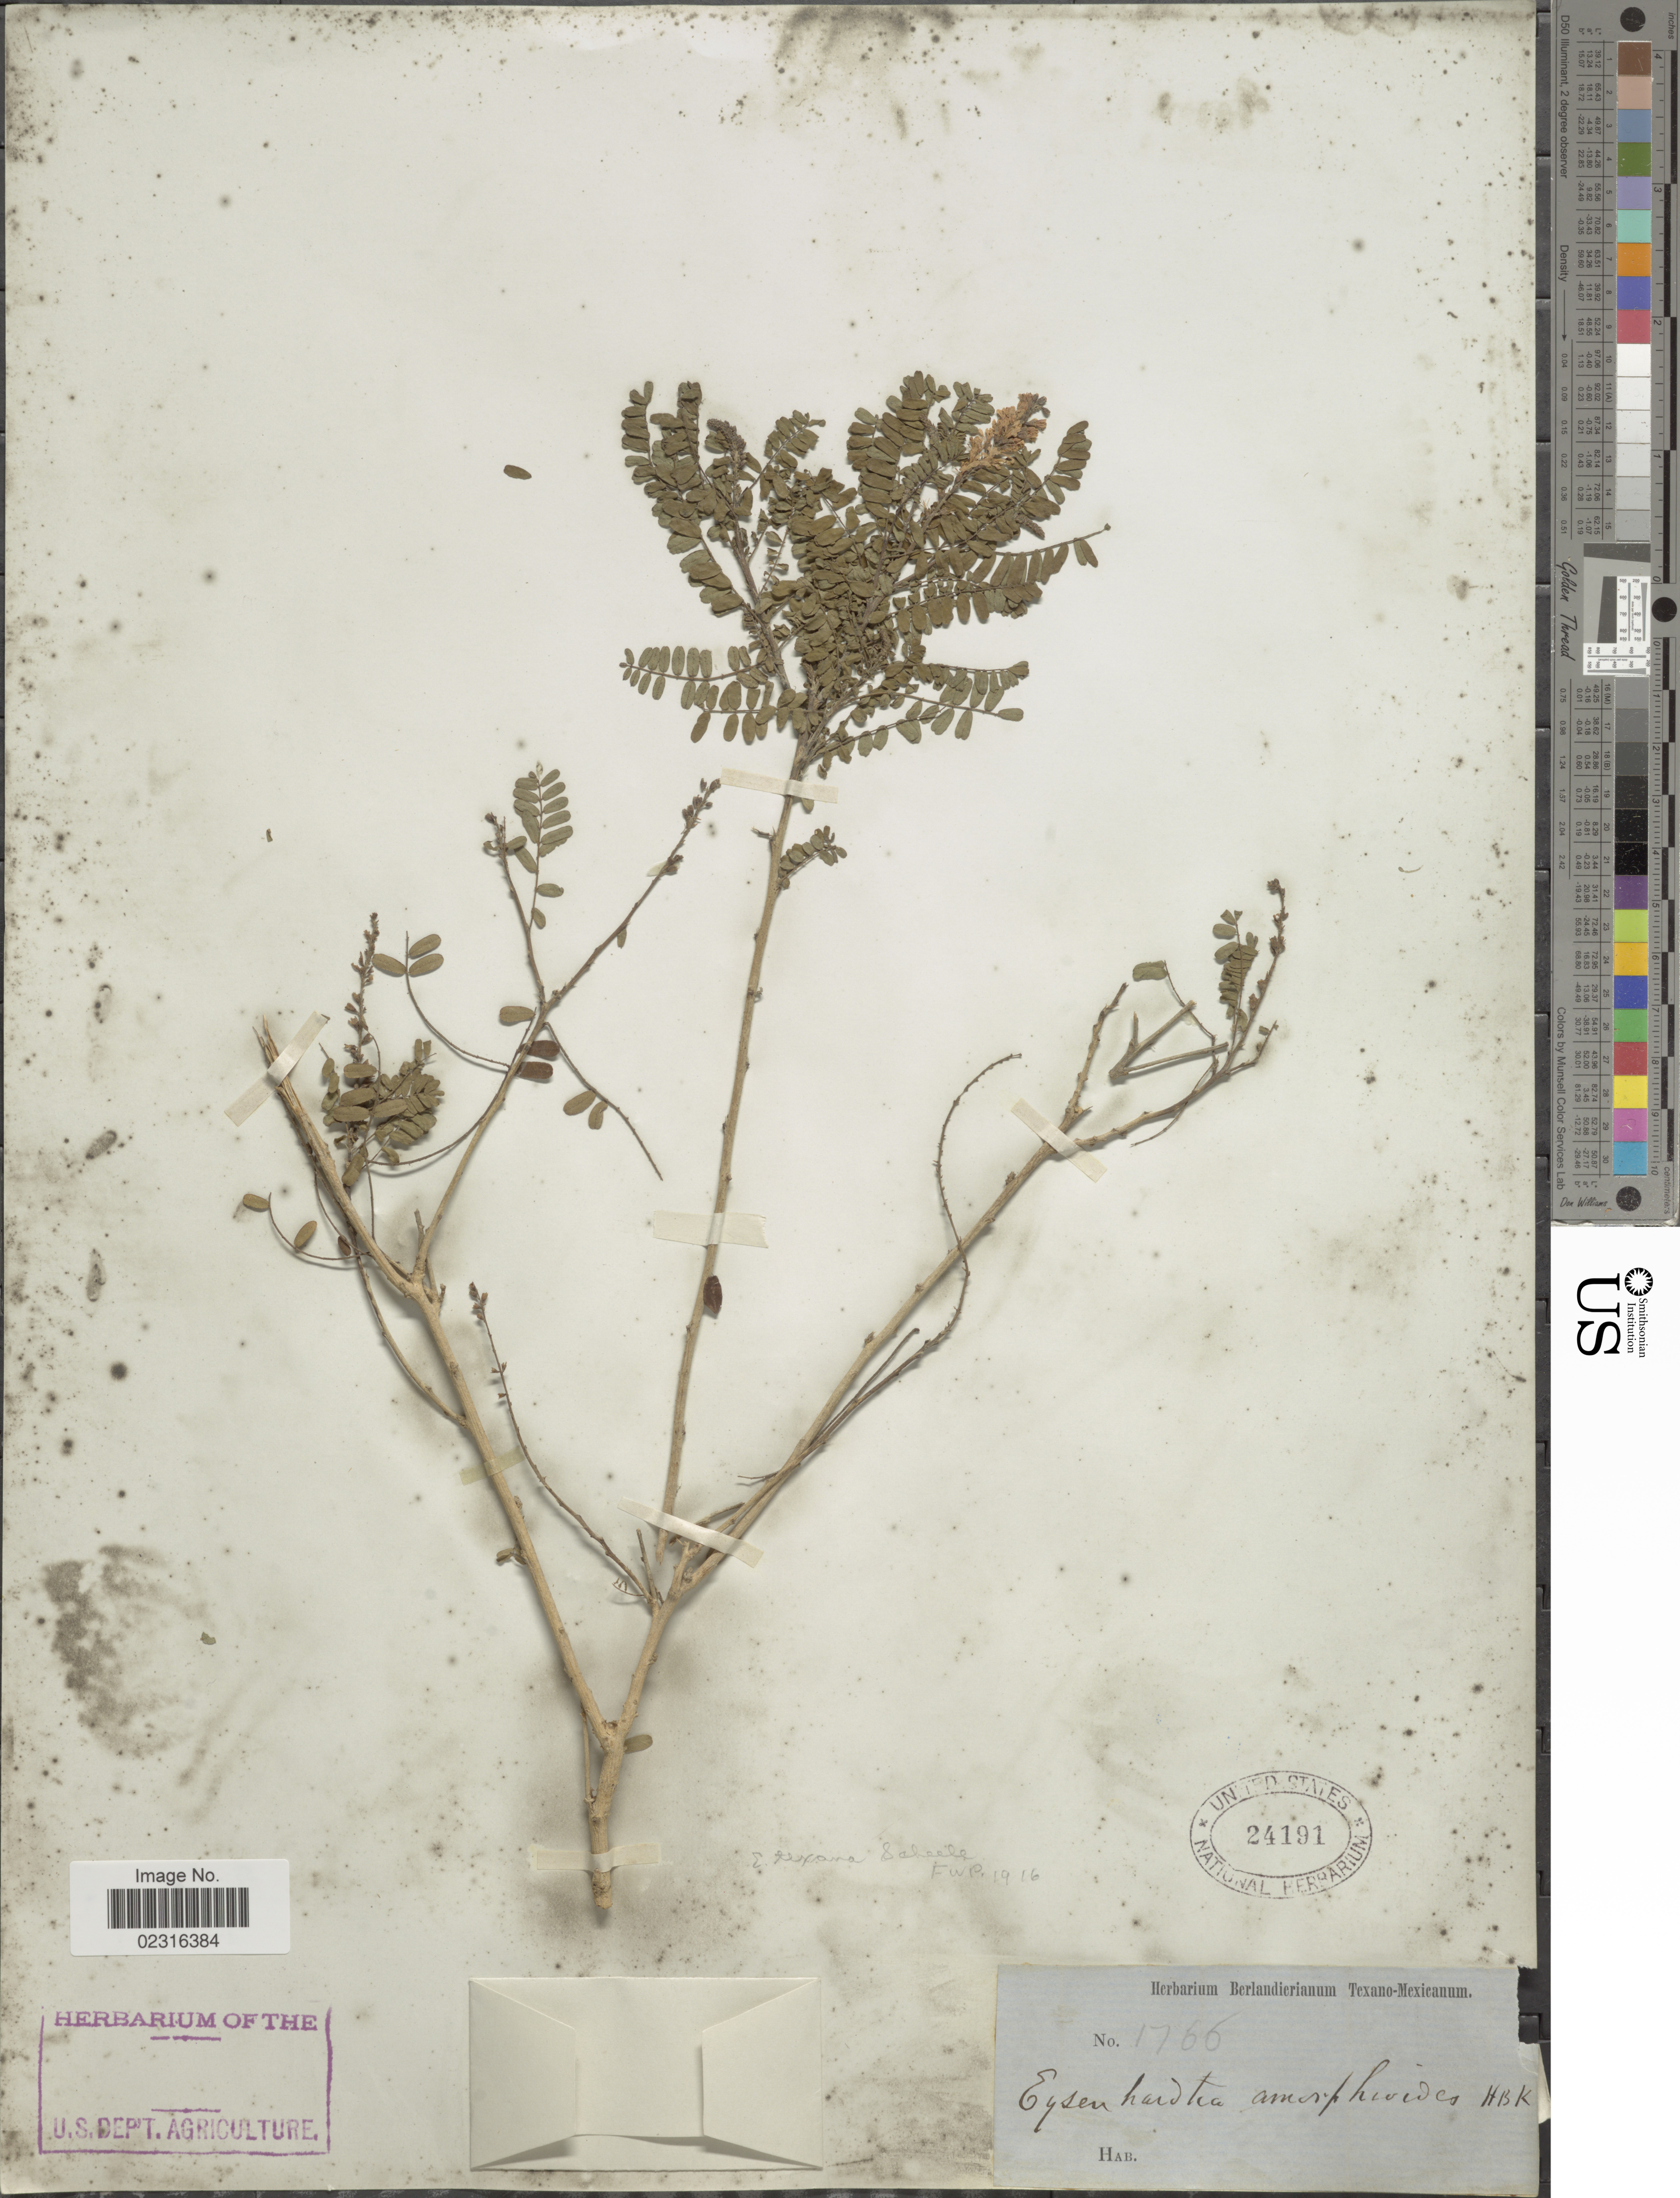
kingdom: Plantae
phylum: Tracheophyta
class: Magnoliopsida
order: Fabales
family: Fabaceae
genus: Eysenhardtia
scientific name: Eysenhardtia texana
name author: Scheele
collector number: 1766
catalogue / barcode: US 24191